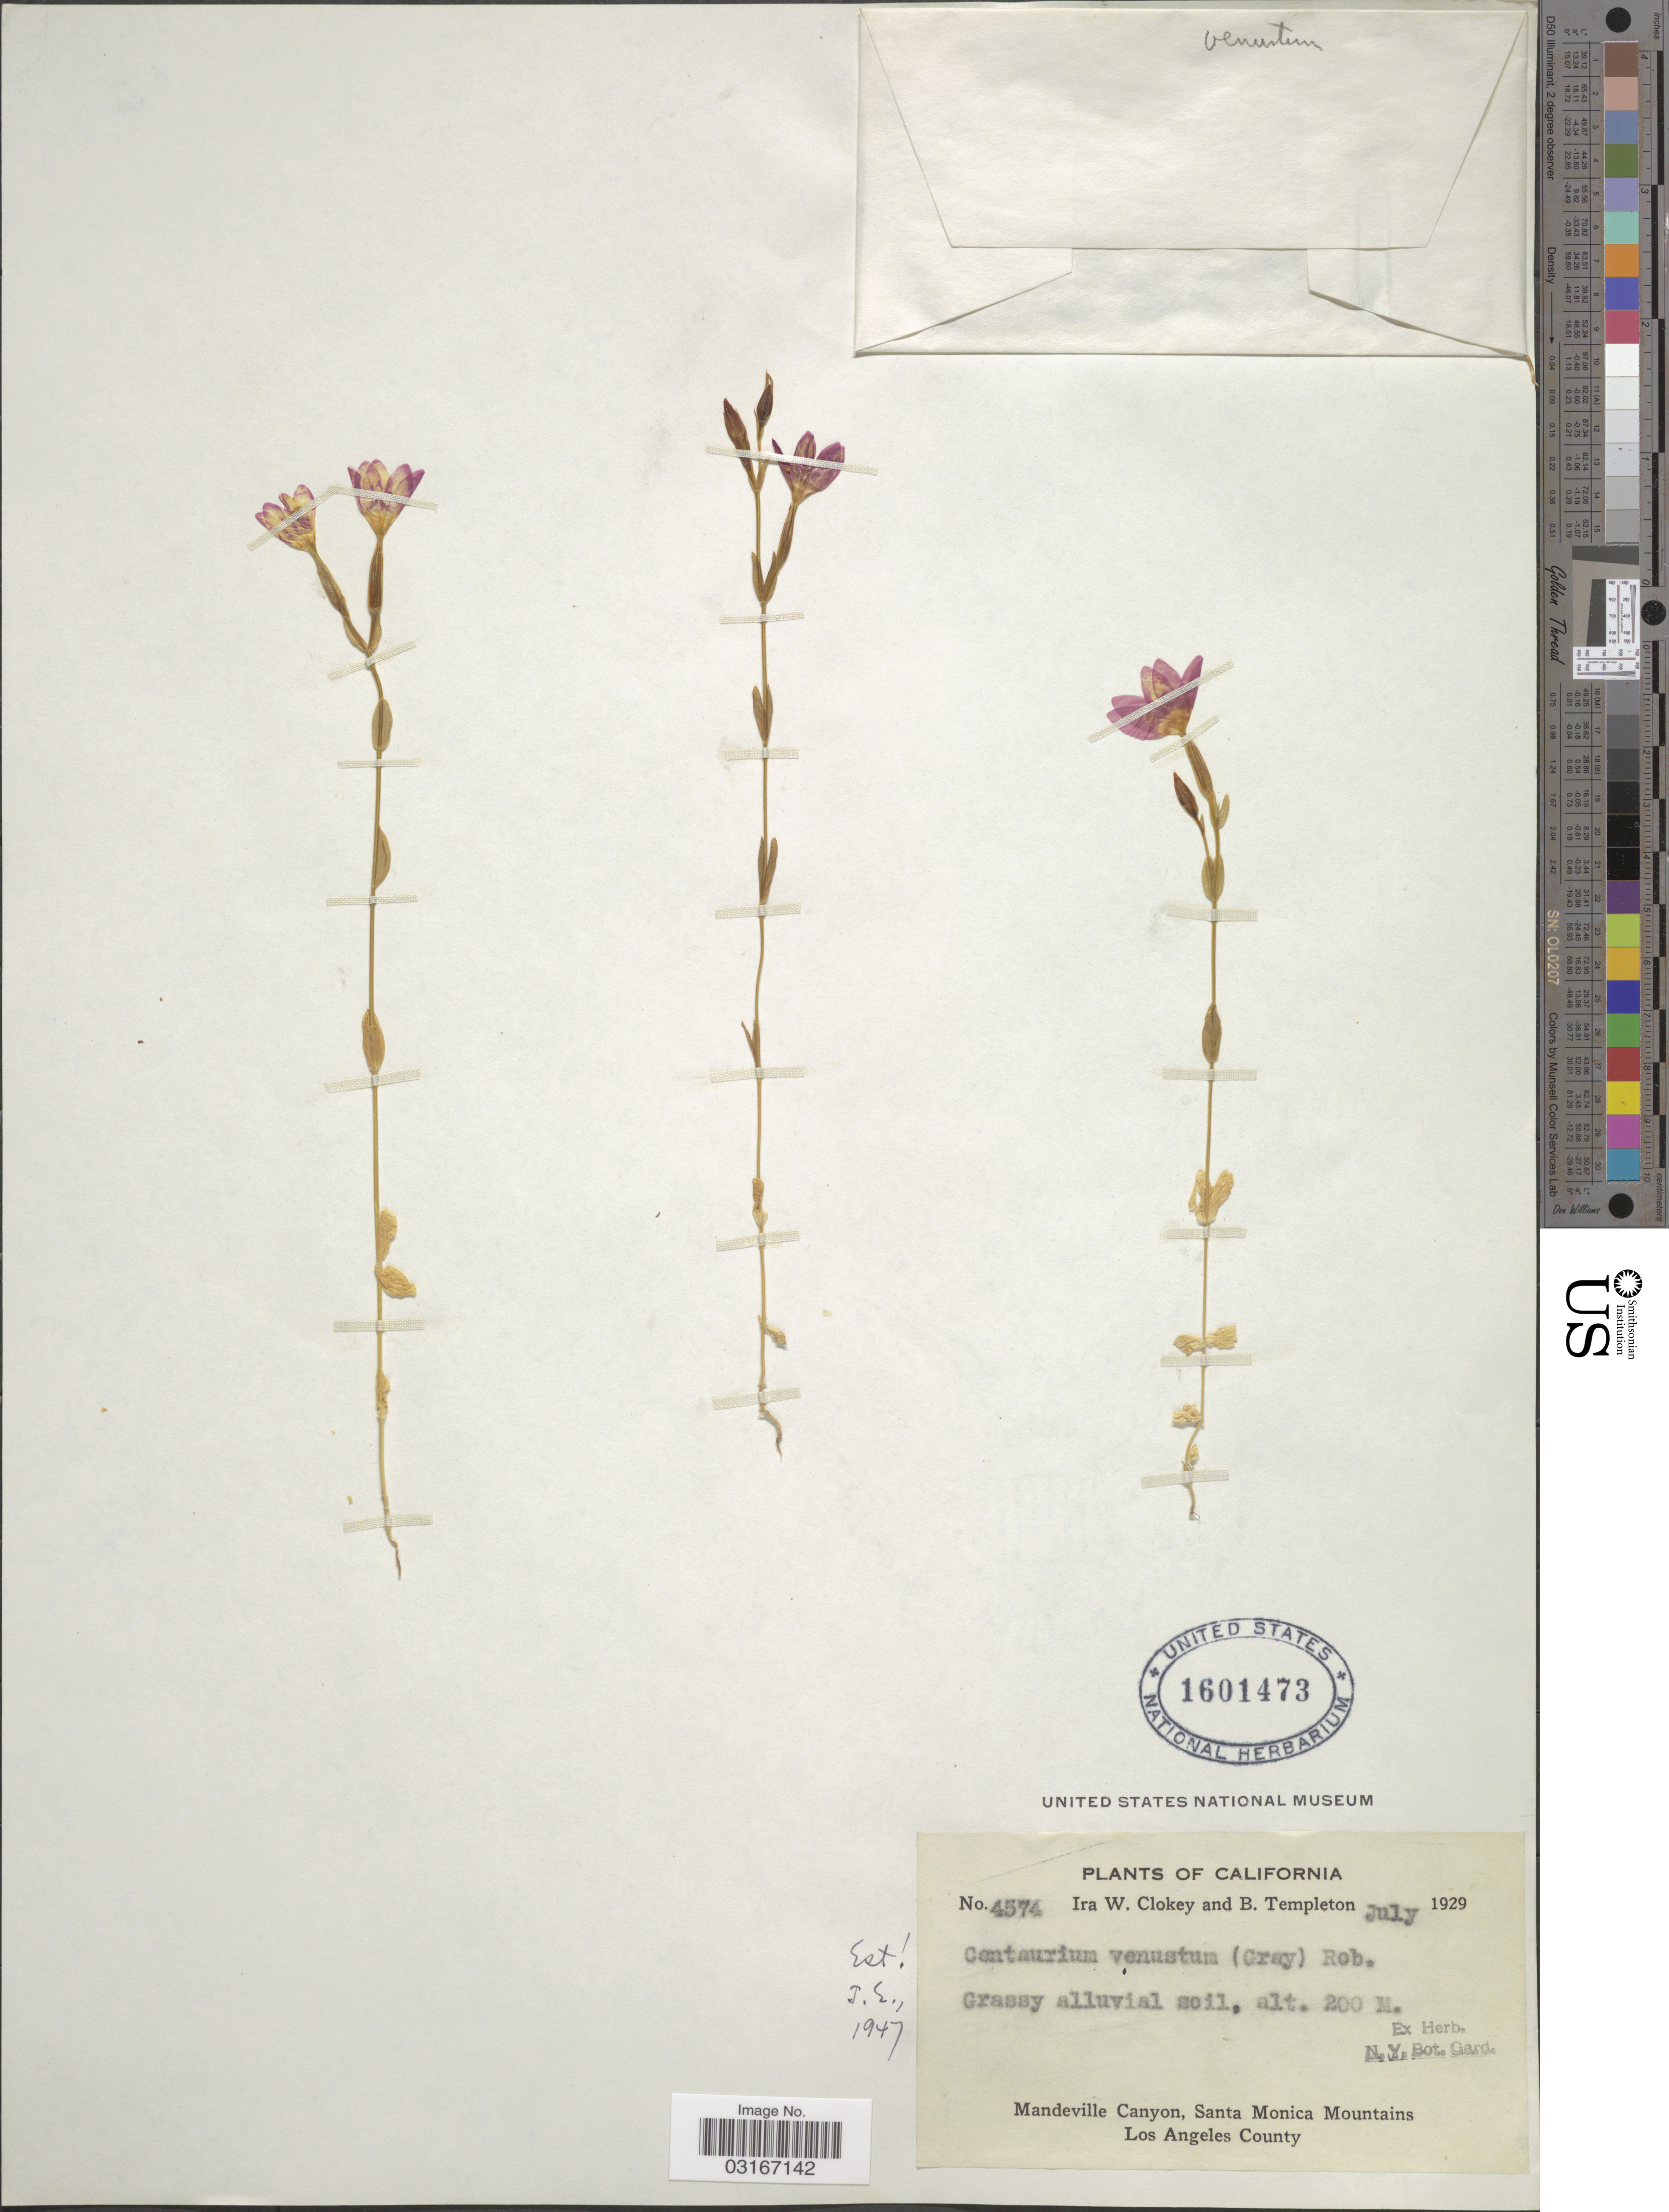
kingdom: Plantae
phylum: Tracheophyta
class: Magnoliopsida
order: Gentianales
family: Gentianaceae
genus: Centaurium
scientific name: Centaurium venustum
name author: (A. Gray) B.L. Rob.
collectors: I. W. Clokey & B. Templeton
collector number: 4574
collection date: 1929-07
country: United States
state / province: California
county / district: Los Angeles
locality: Mandeville Canyon, Santa Monica Mountains. Los Angeles County.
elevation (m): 200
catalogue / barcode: US 1601473